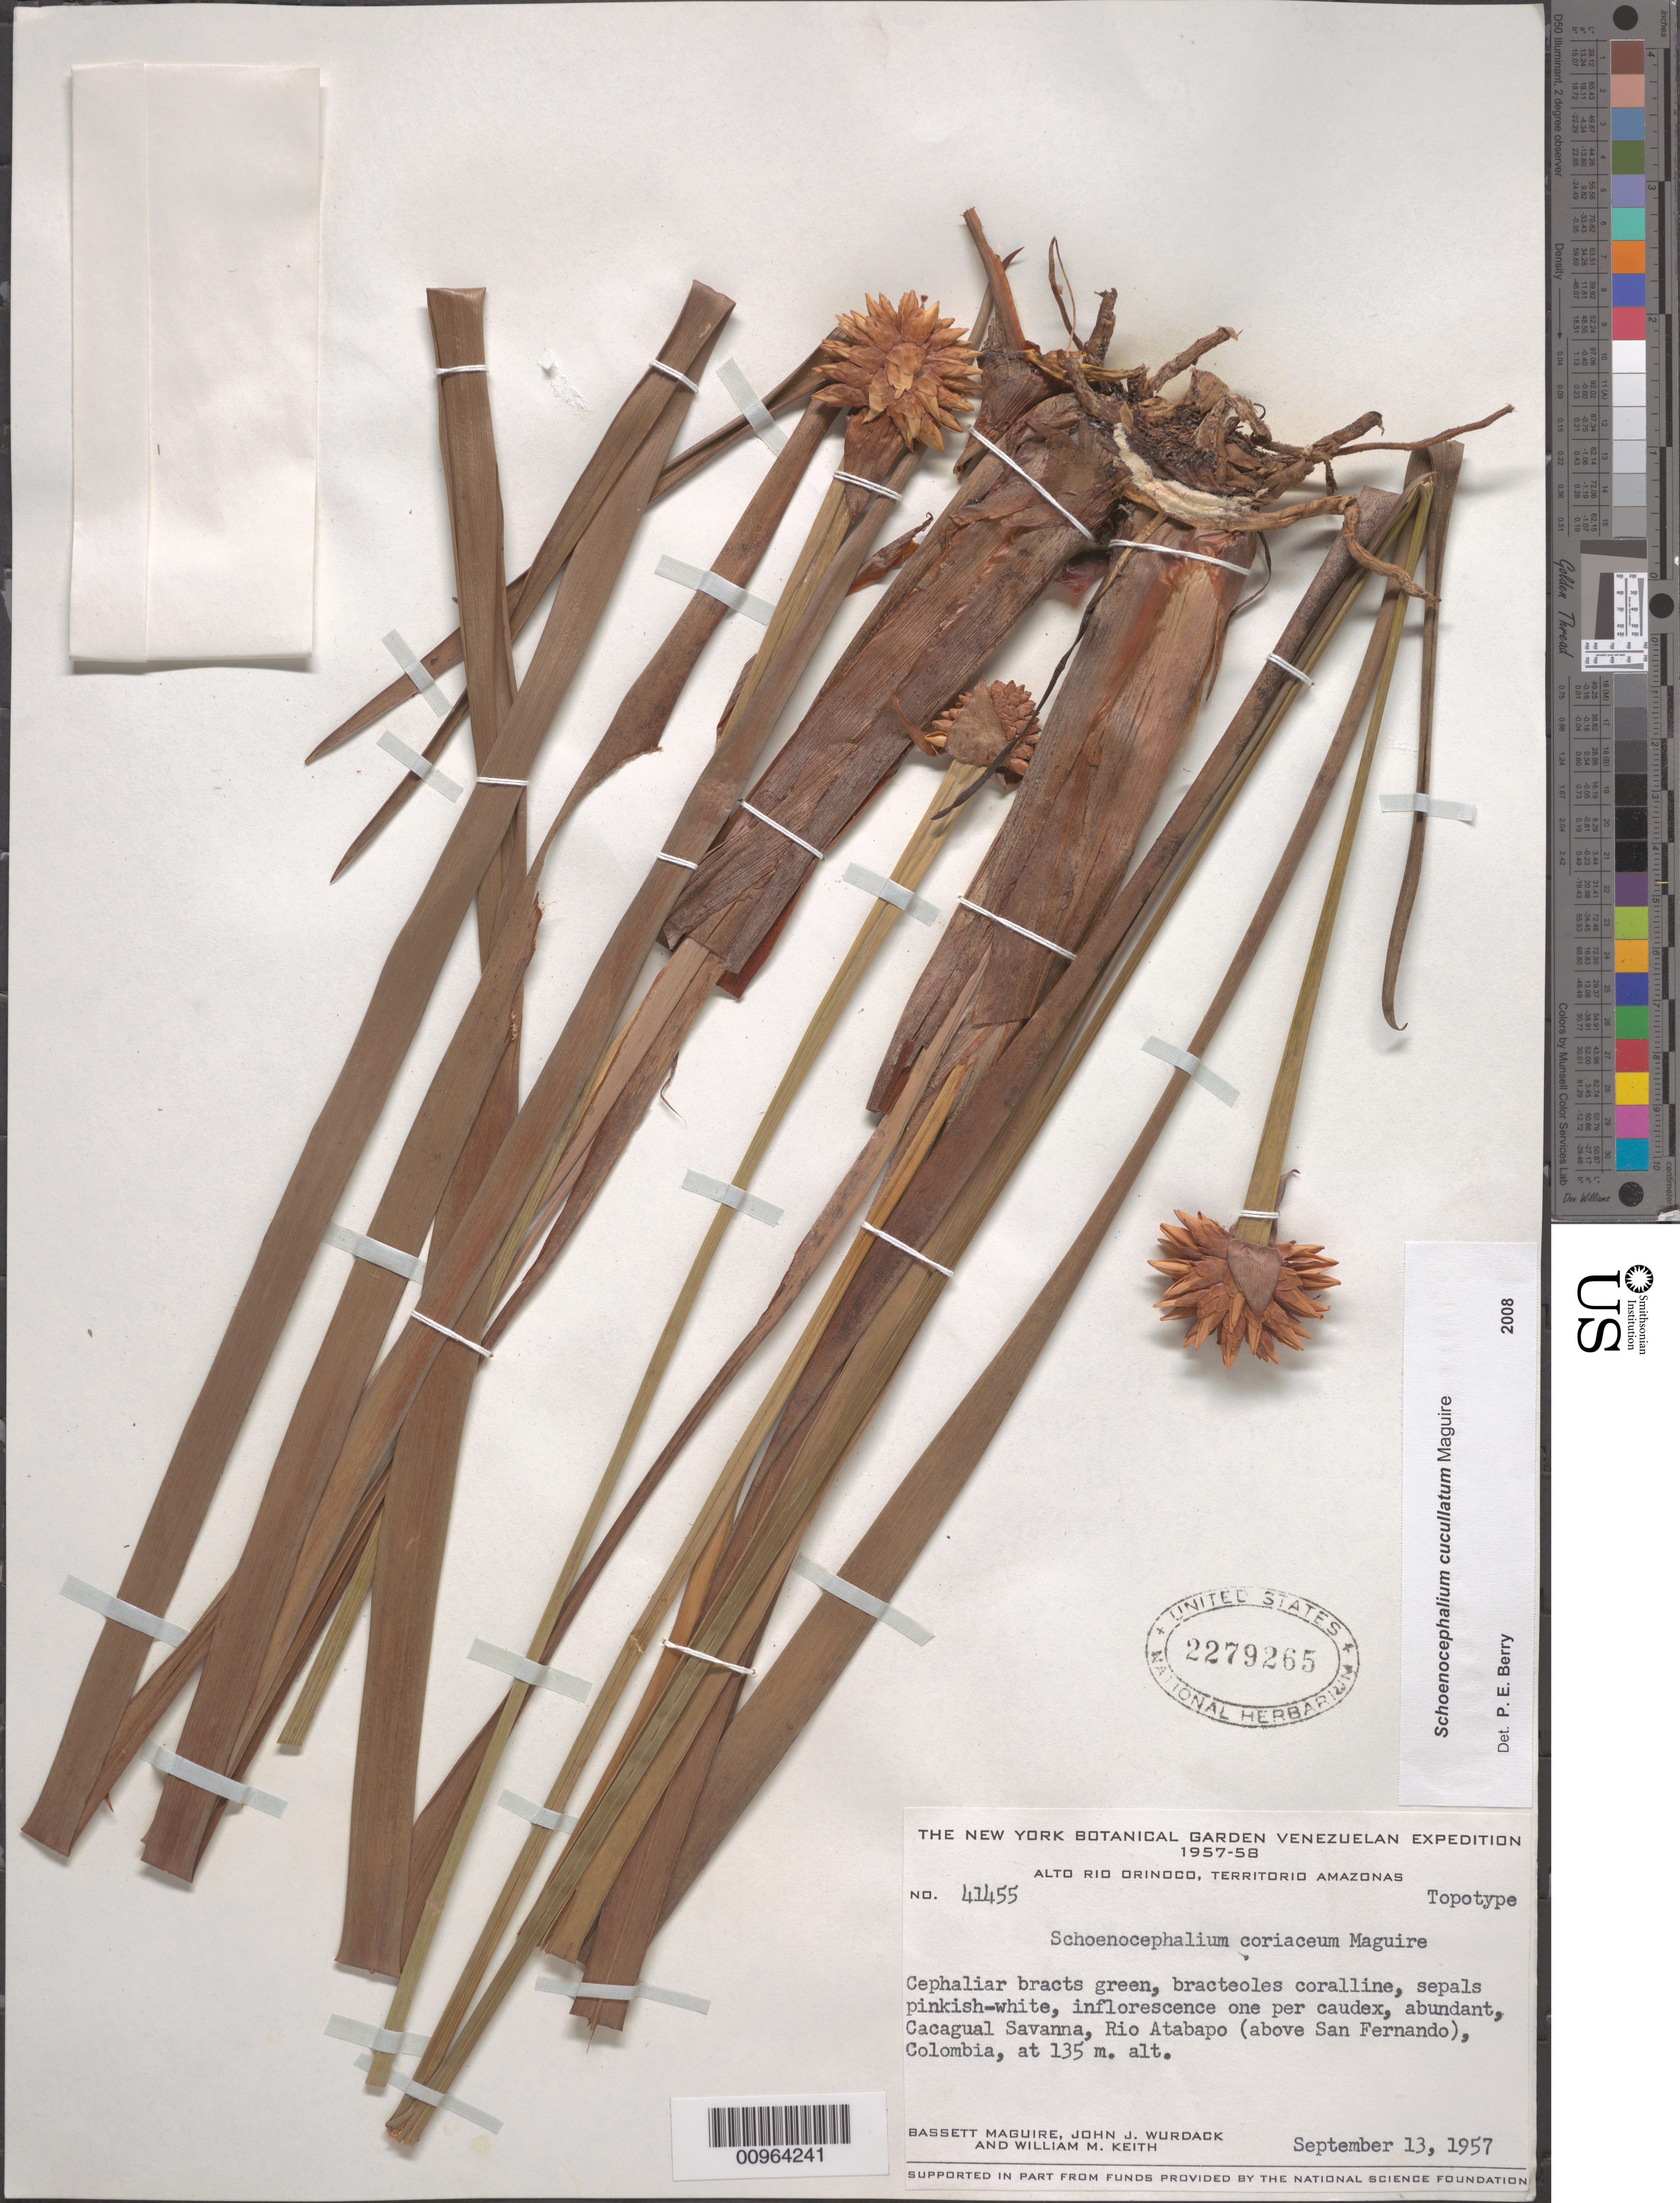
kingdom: Plantae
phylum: Tracheophyta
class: Liliopsida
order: Poales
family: Rapateaceae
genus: Schoenocephalium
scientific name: Schoenocephalium cucullatum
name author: Maguire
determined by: Berry, P. E., (WIS), University of Wisconsin - Madison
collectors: B. Maguire, J. J. Wurdack & W. Keith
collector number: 41455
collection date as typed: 13-Sep-57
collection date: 1957-09-13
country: Venezuela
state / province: Amazonas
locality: Río Orinoco, Cacagual Savanna; Río Atabapo, above San Fernando, Colombia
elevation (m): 135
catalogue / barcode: US 2279265